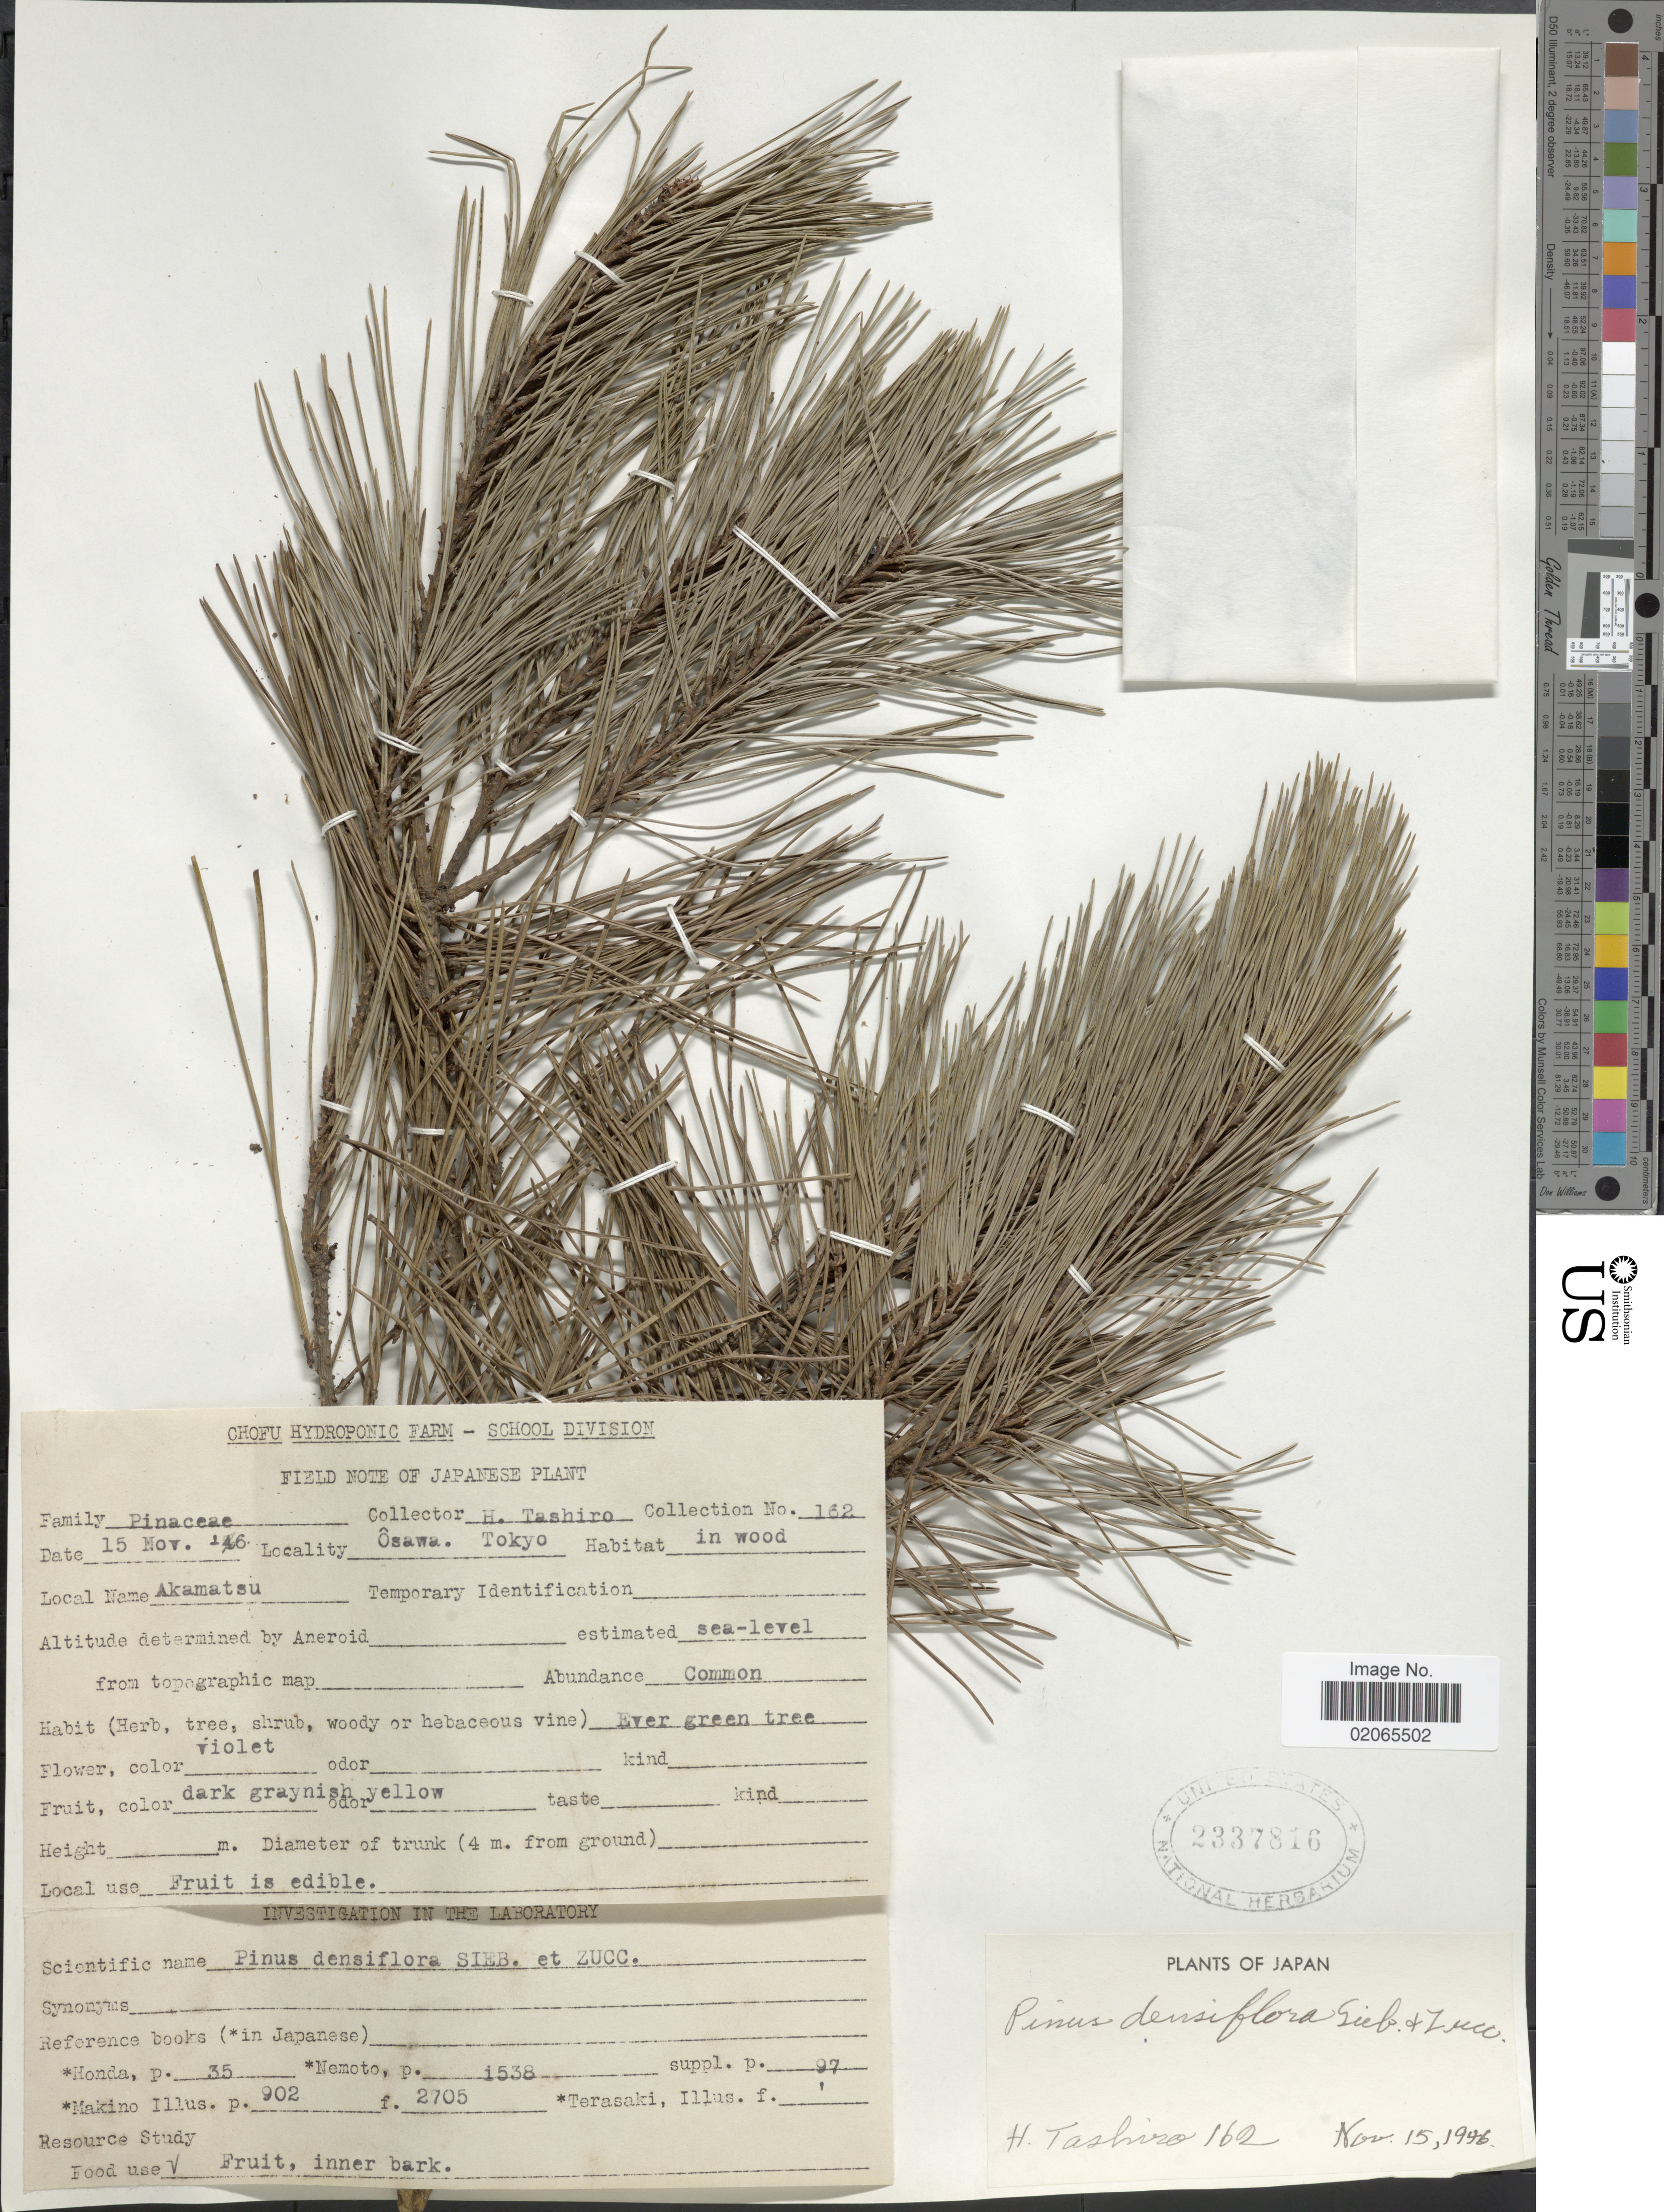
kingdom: Plantae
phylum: Tracheophyta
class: Pinopsida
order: Pinales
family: Pinaceae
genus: Pinus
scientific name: Pinus densiflora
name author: Siebold & Zucc.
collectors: H. Tashiro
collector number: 162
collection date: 1946-11-15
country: Japan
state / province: Tokyo, Federal City of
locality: Osawa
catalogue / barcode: US 2337816